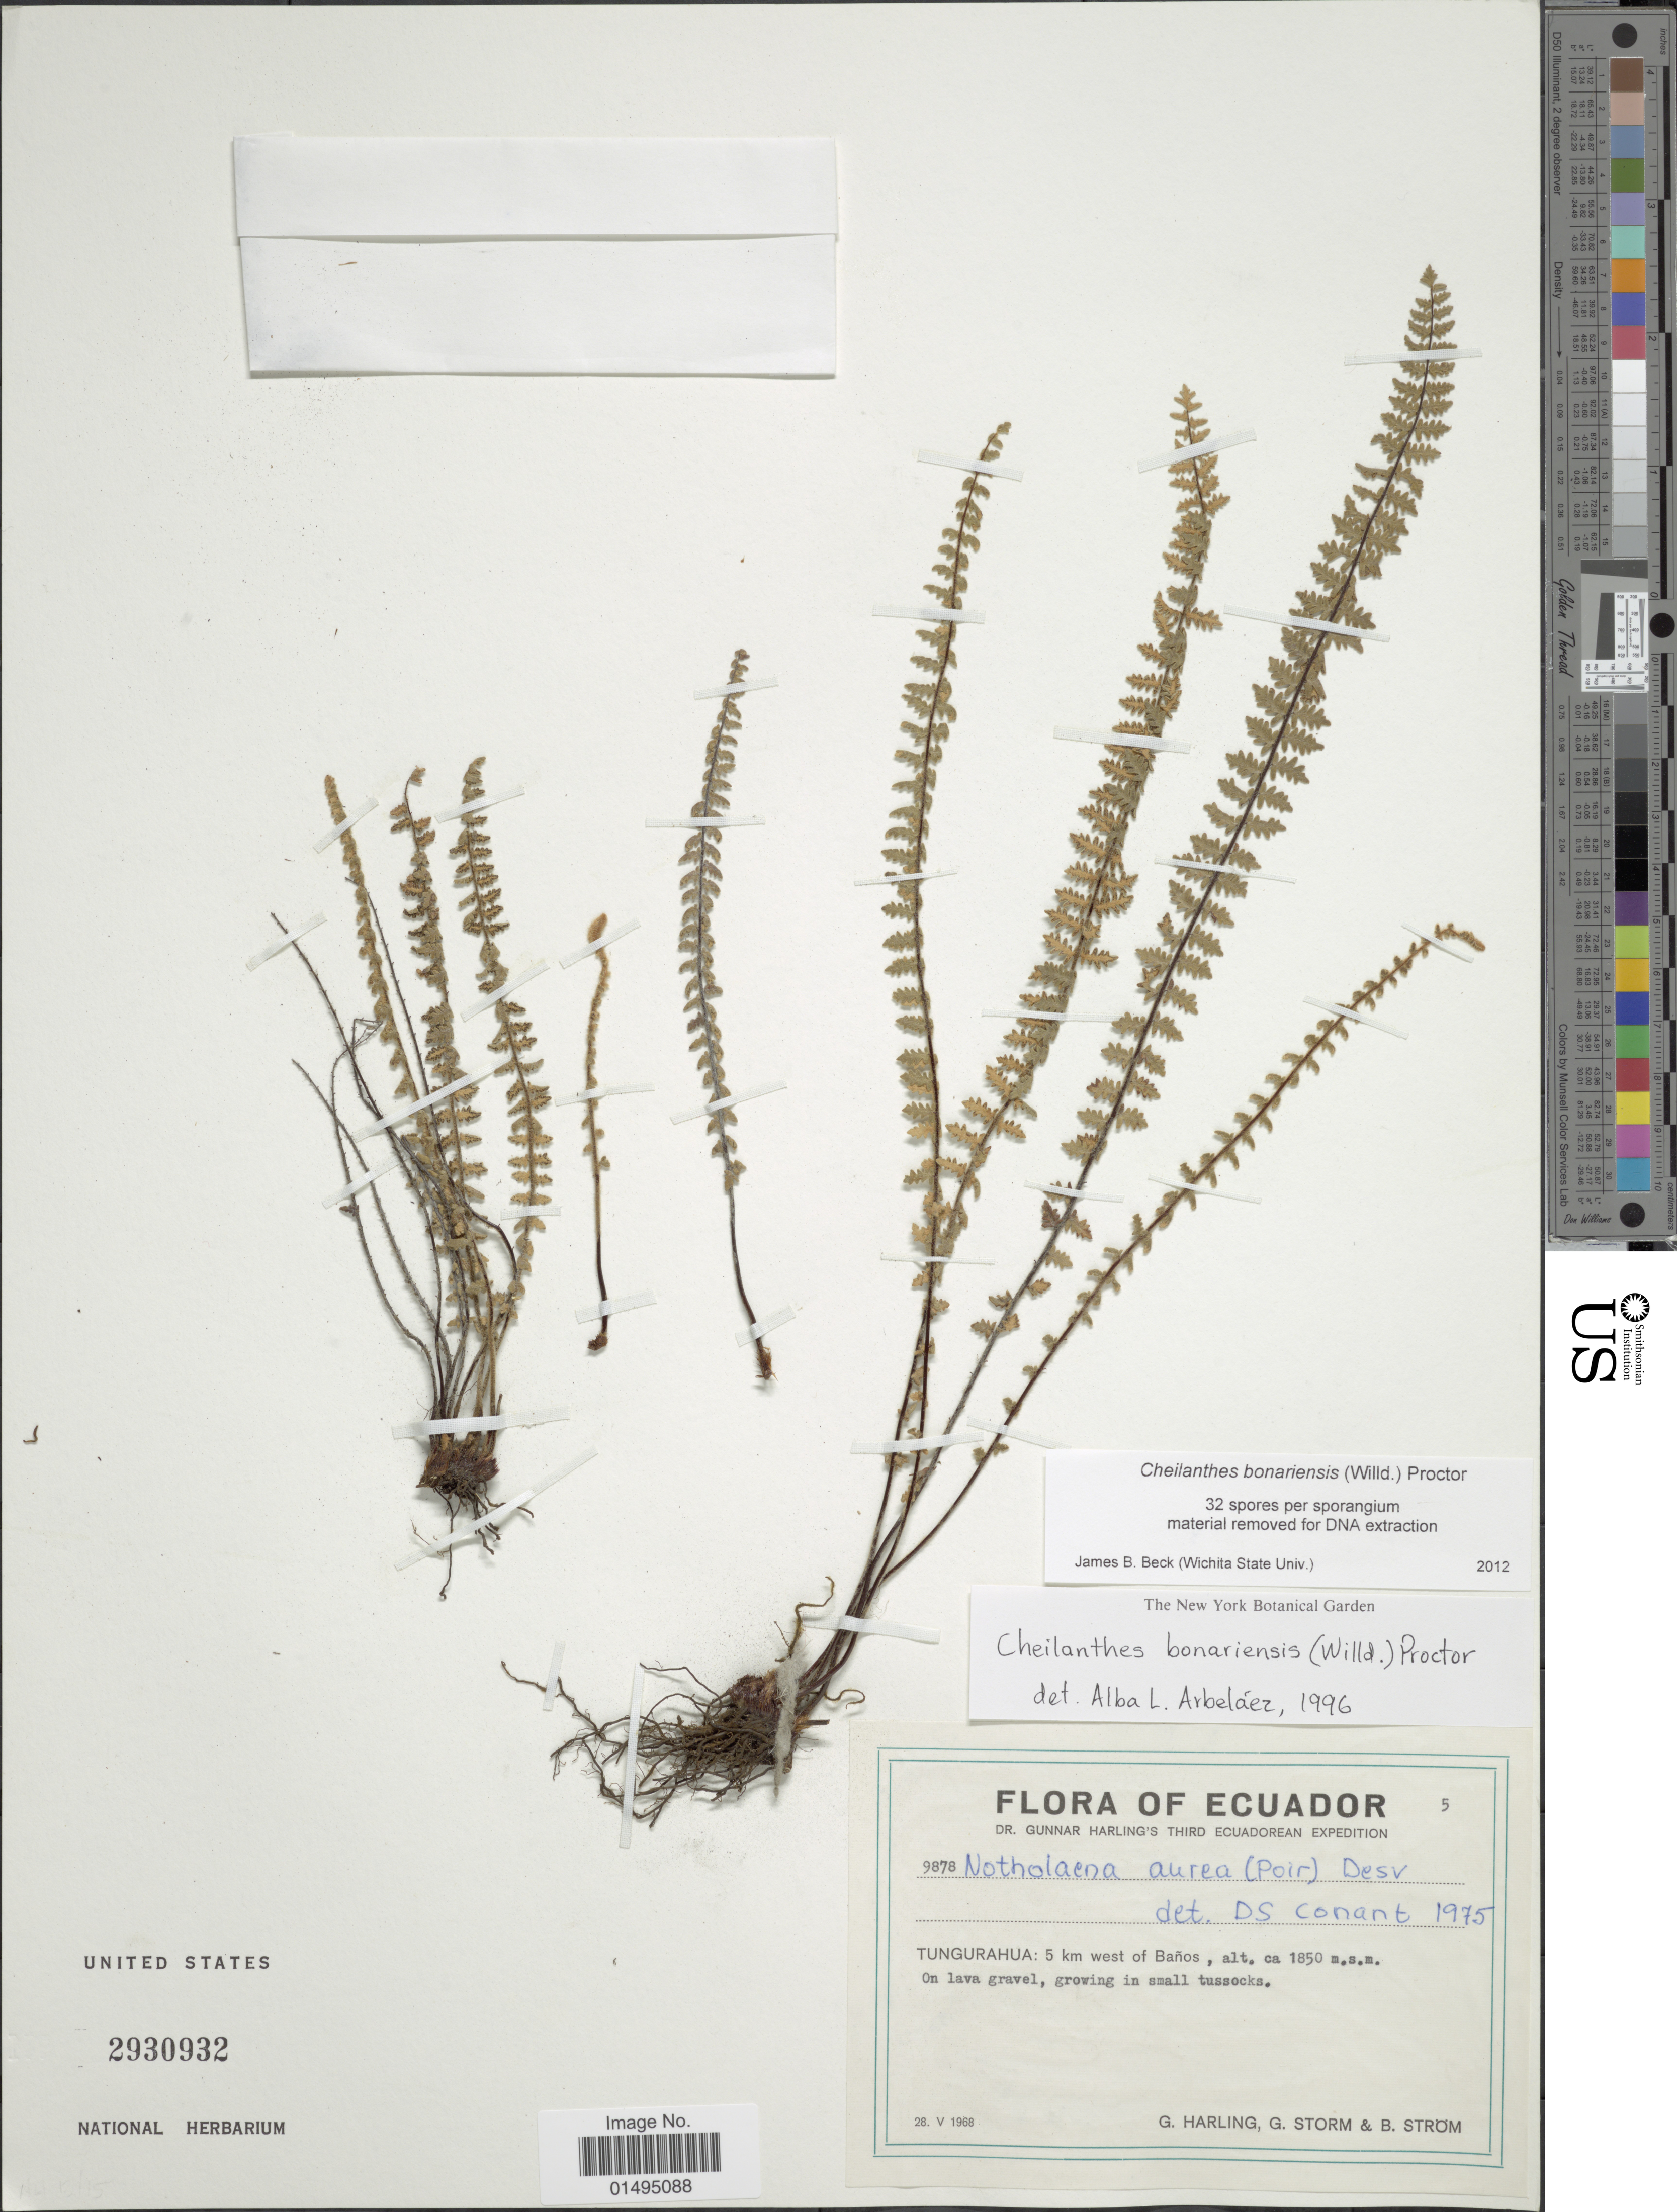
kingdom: Plantae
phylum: Tracheophyta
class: Polypodiopsida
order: Polypodiales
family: Pteridaceae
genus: Myriopteris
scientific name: Myriopteris aurea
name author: (Poir.) Grusz & Windham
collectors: G. Harling, G. Storm & B. Ström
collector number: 9878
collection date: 1968-05-28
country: Ecuador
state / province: Tungurahua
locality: Tungurahua: 5 km west of Banos, on lava gravel, growing in small tussocks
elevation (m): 1850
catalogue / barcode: US 2930932